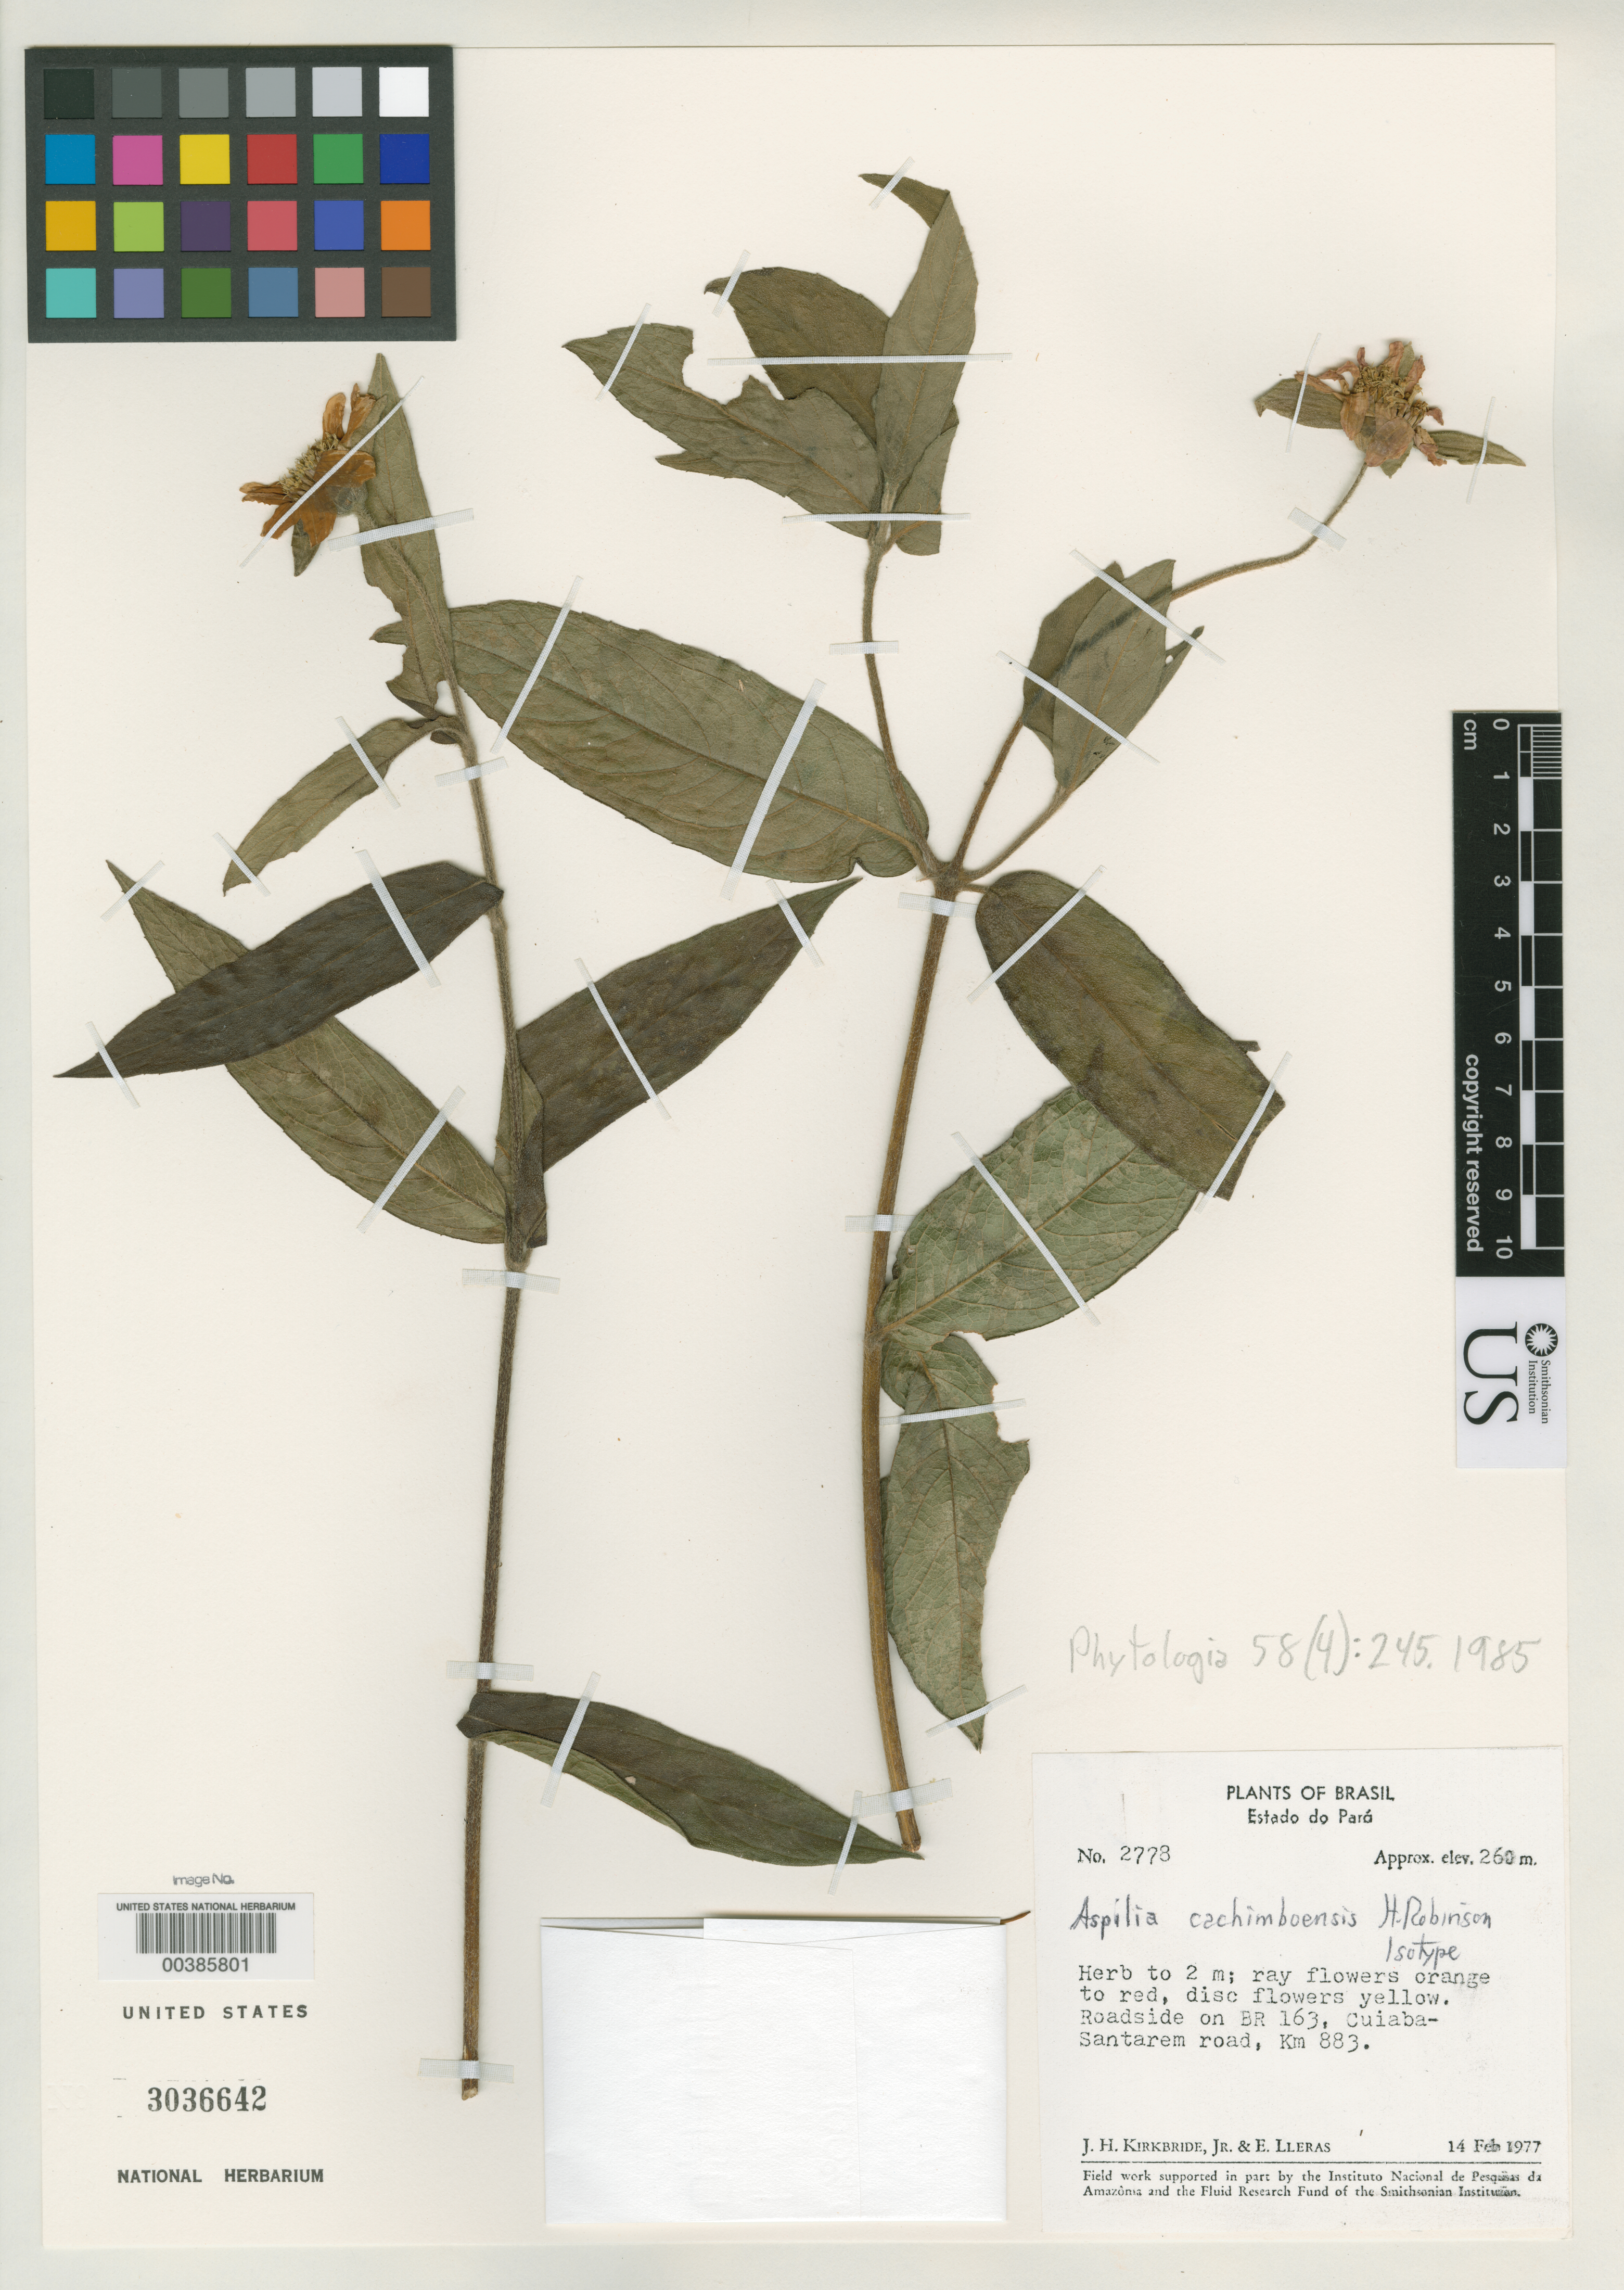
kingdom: Plantae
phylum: Tracheophyta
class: Magnoliopsida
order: Asterales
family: Asteraceae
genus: Aspilia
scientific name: Aspilia cachimboensis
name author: H. Rob.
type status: Isotype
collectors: J. H. Kirkbride & E. Lleras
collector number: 2778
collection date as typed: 14 Feb 1977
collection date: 1977-02-14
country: Brazil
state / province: Pará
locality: Roadside on BR 163, Cuiaba-Santarem Road, km 883.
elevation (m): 260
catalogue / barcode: US 3036642